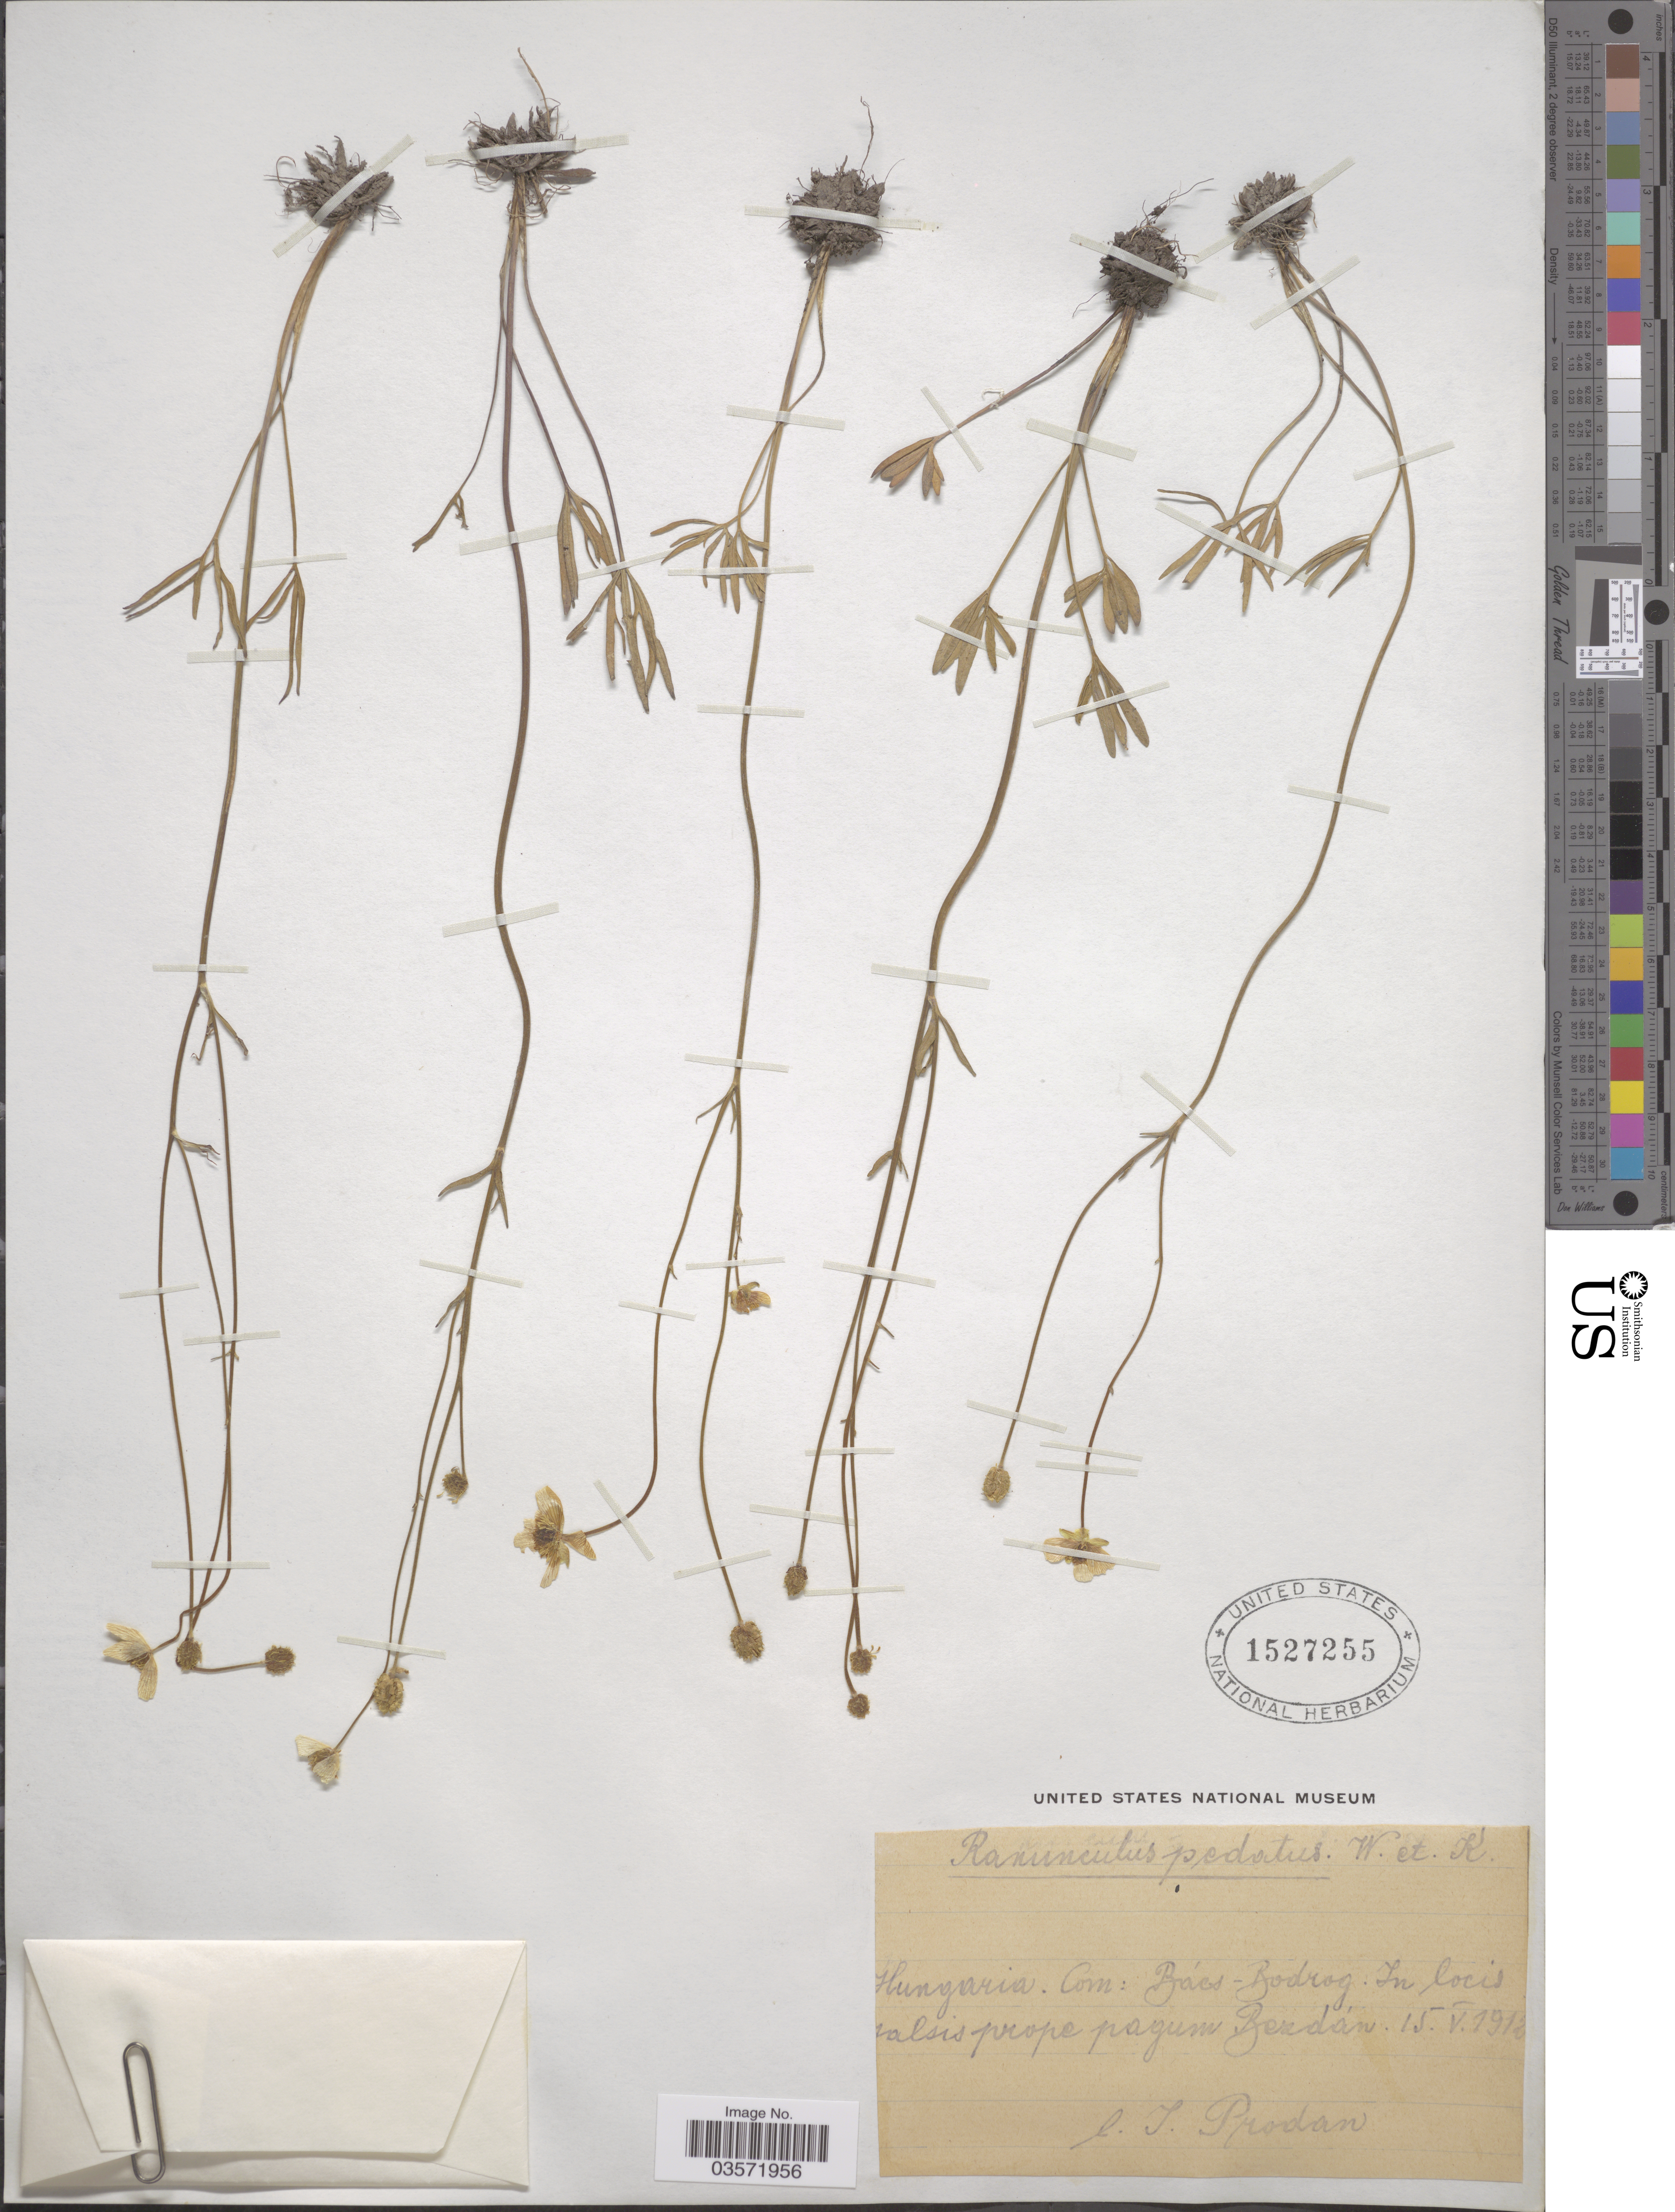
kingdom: Plantae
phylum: Tracheophyta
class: Magnoliopsida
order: Ranunculales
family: Ranunculaceae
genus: Ranunculus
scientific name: Ranunculus pedatus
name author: Waldst. & Kit.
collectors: J. Prodan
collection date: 1912-05-15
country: Hungary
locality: Com: Bács-Bodrog. In locis ralsis prope pagum Bezdán.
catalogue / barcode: US 1527255